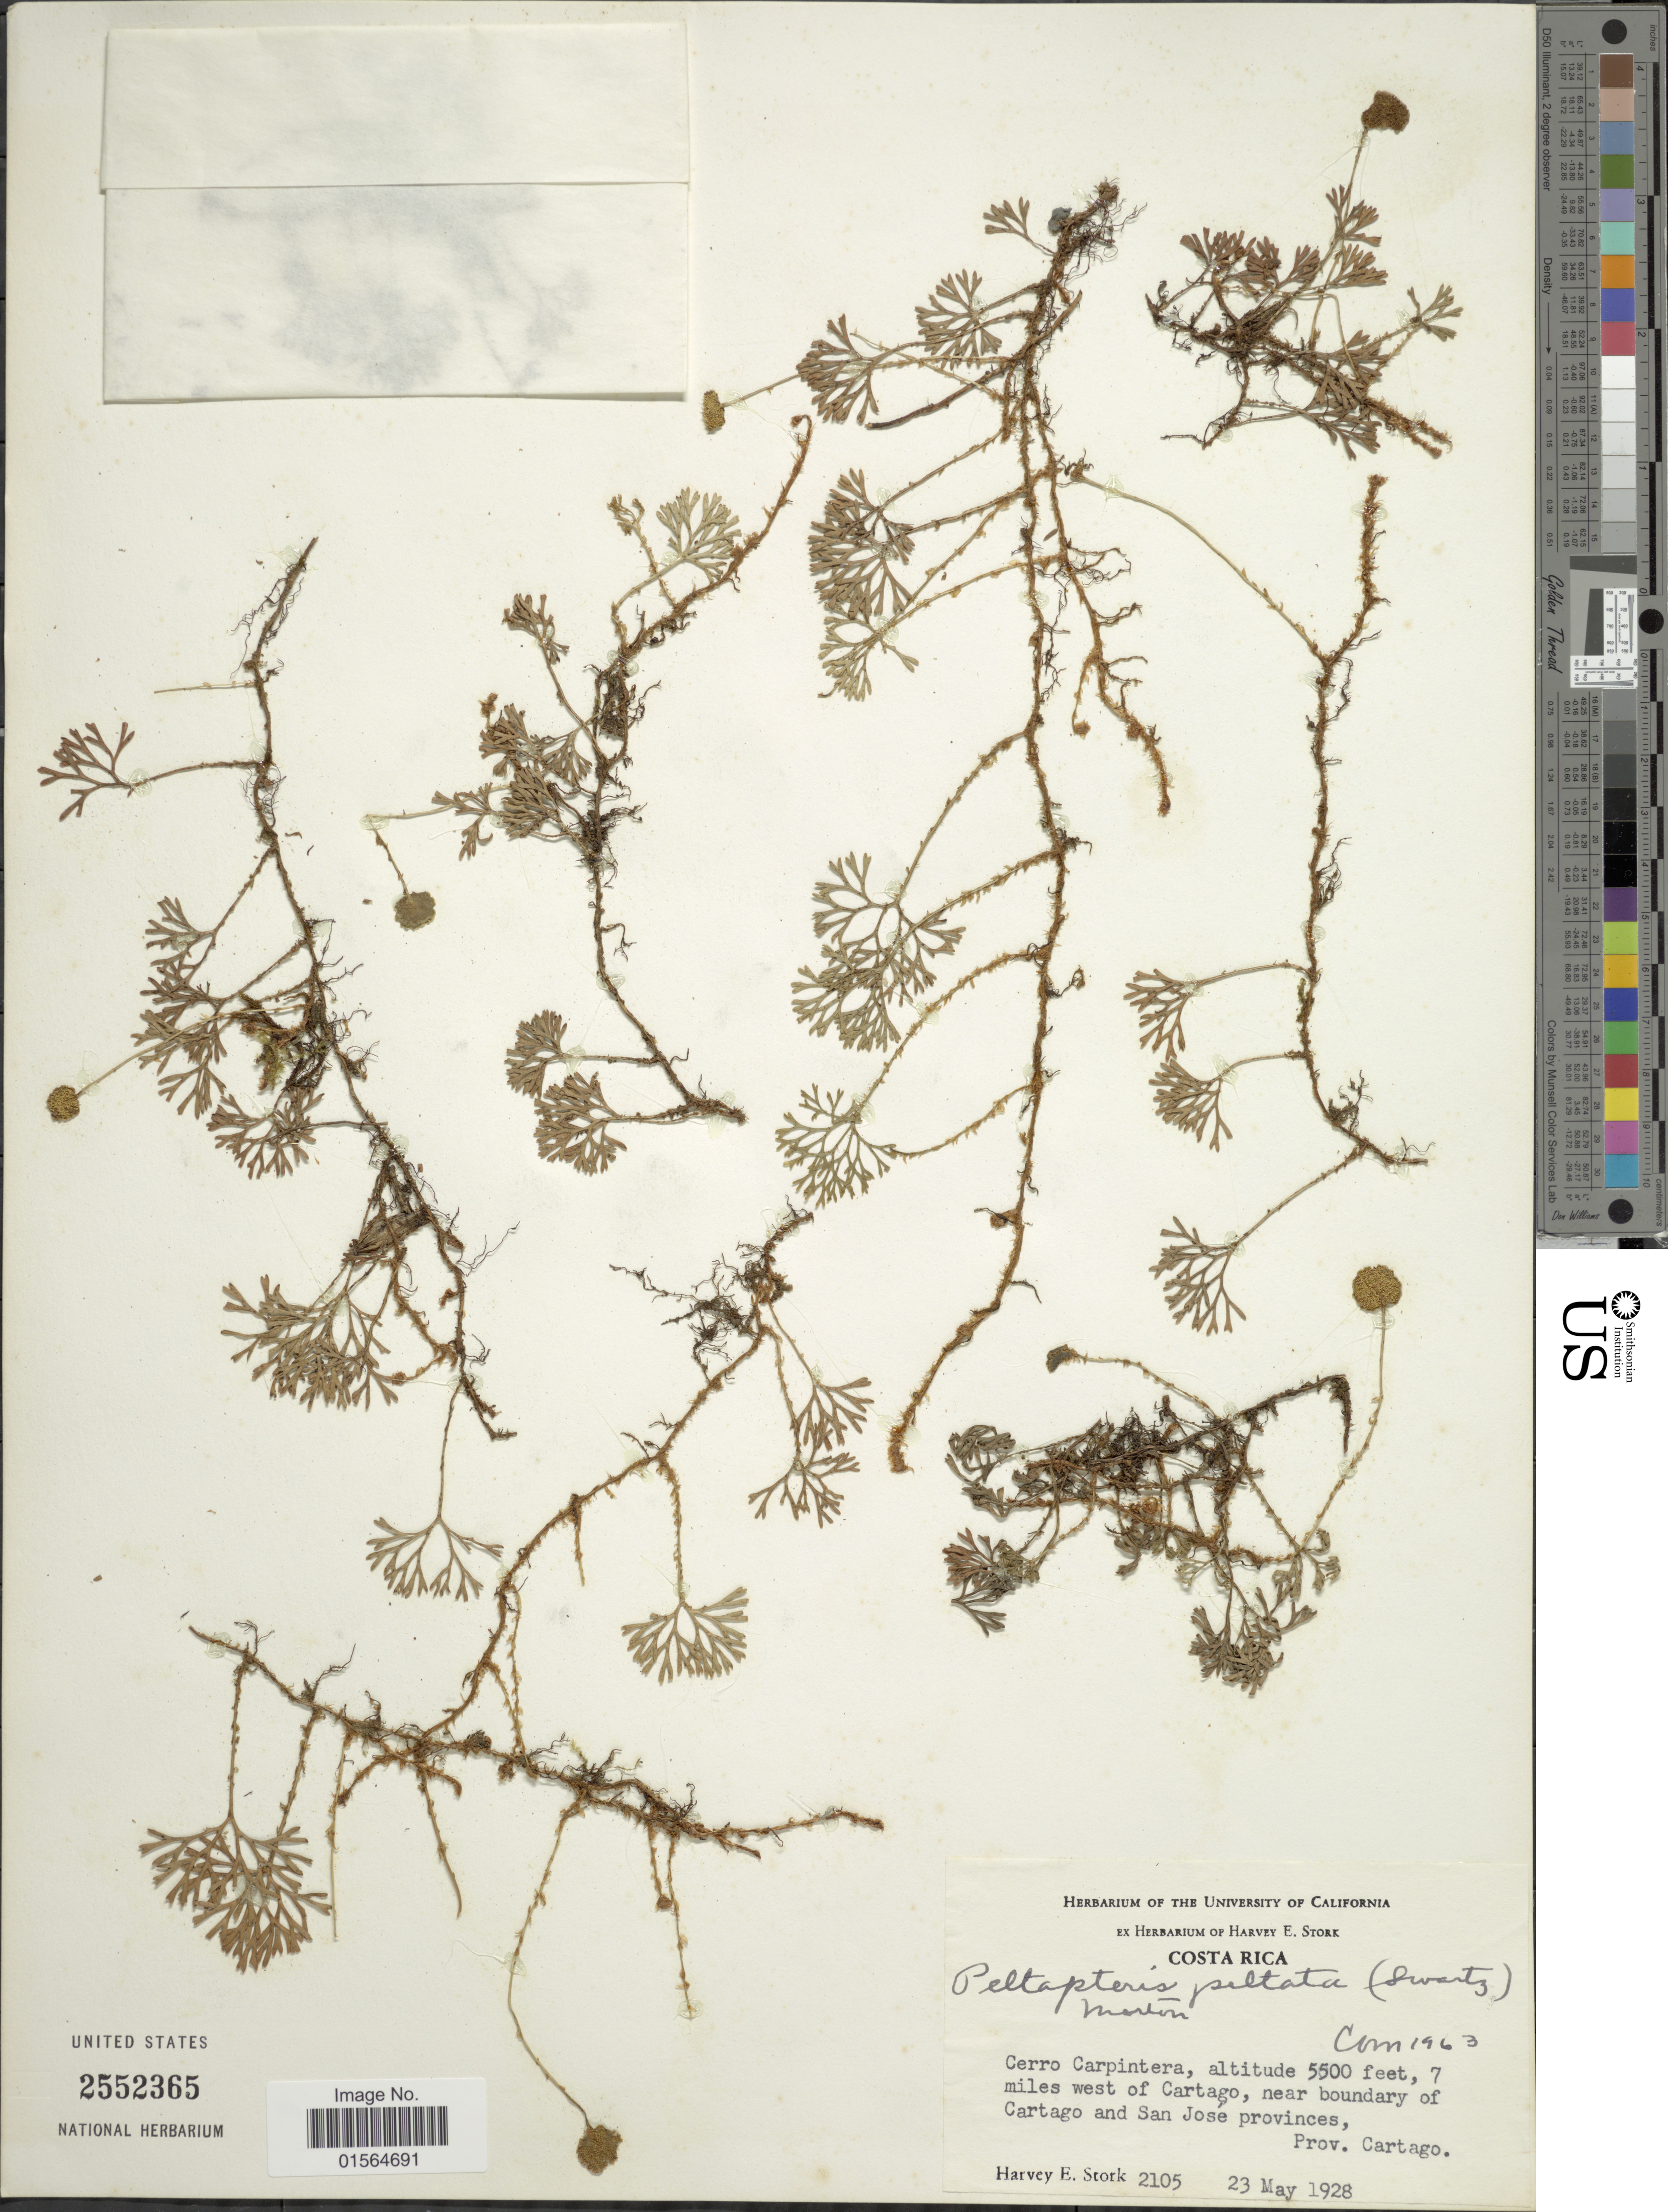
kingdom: Plantae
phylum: Tracheophyta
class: Polypodiopsida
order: Polypodiales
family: Dryopteridaceae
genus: Elaphoglossum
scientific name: Elaphoglossum peltatum f. peltatum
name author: (Sw.) Urb.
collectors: H. E. Stork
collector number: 2105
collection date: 1928-05-23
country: Costa Rica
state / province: San José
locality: Cerro Carpintera, 7 miles west of Cartago, near boundary of Cartago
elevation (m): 1676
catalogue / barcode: US 2552365